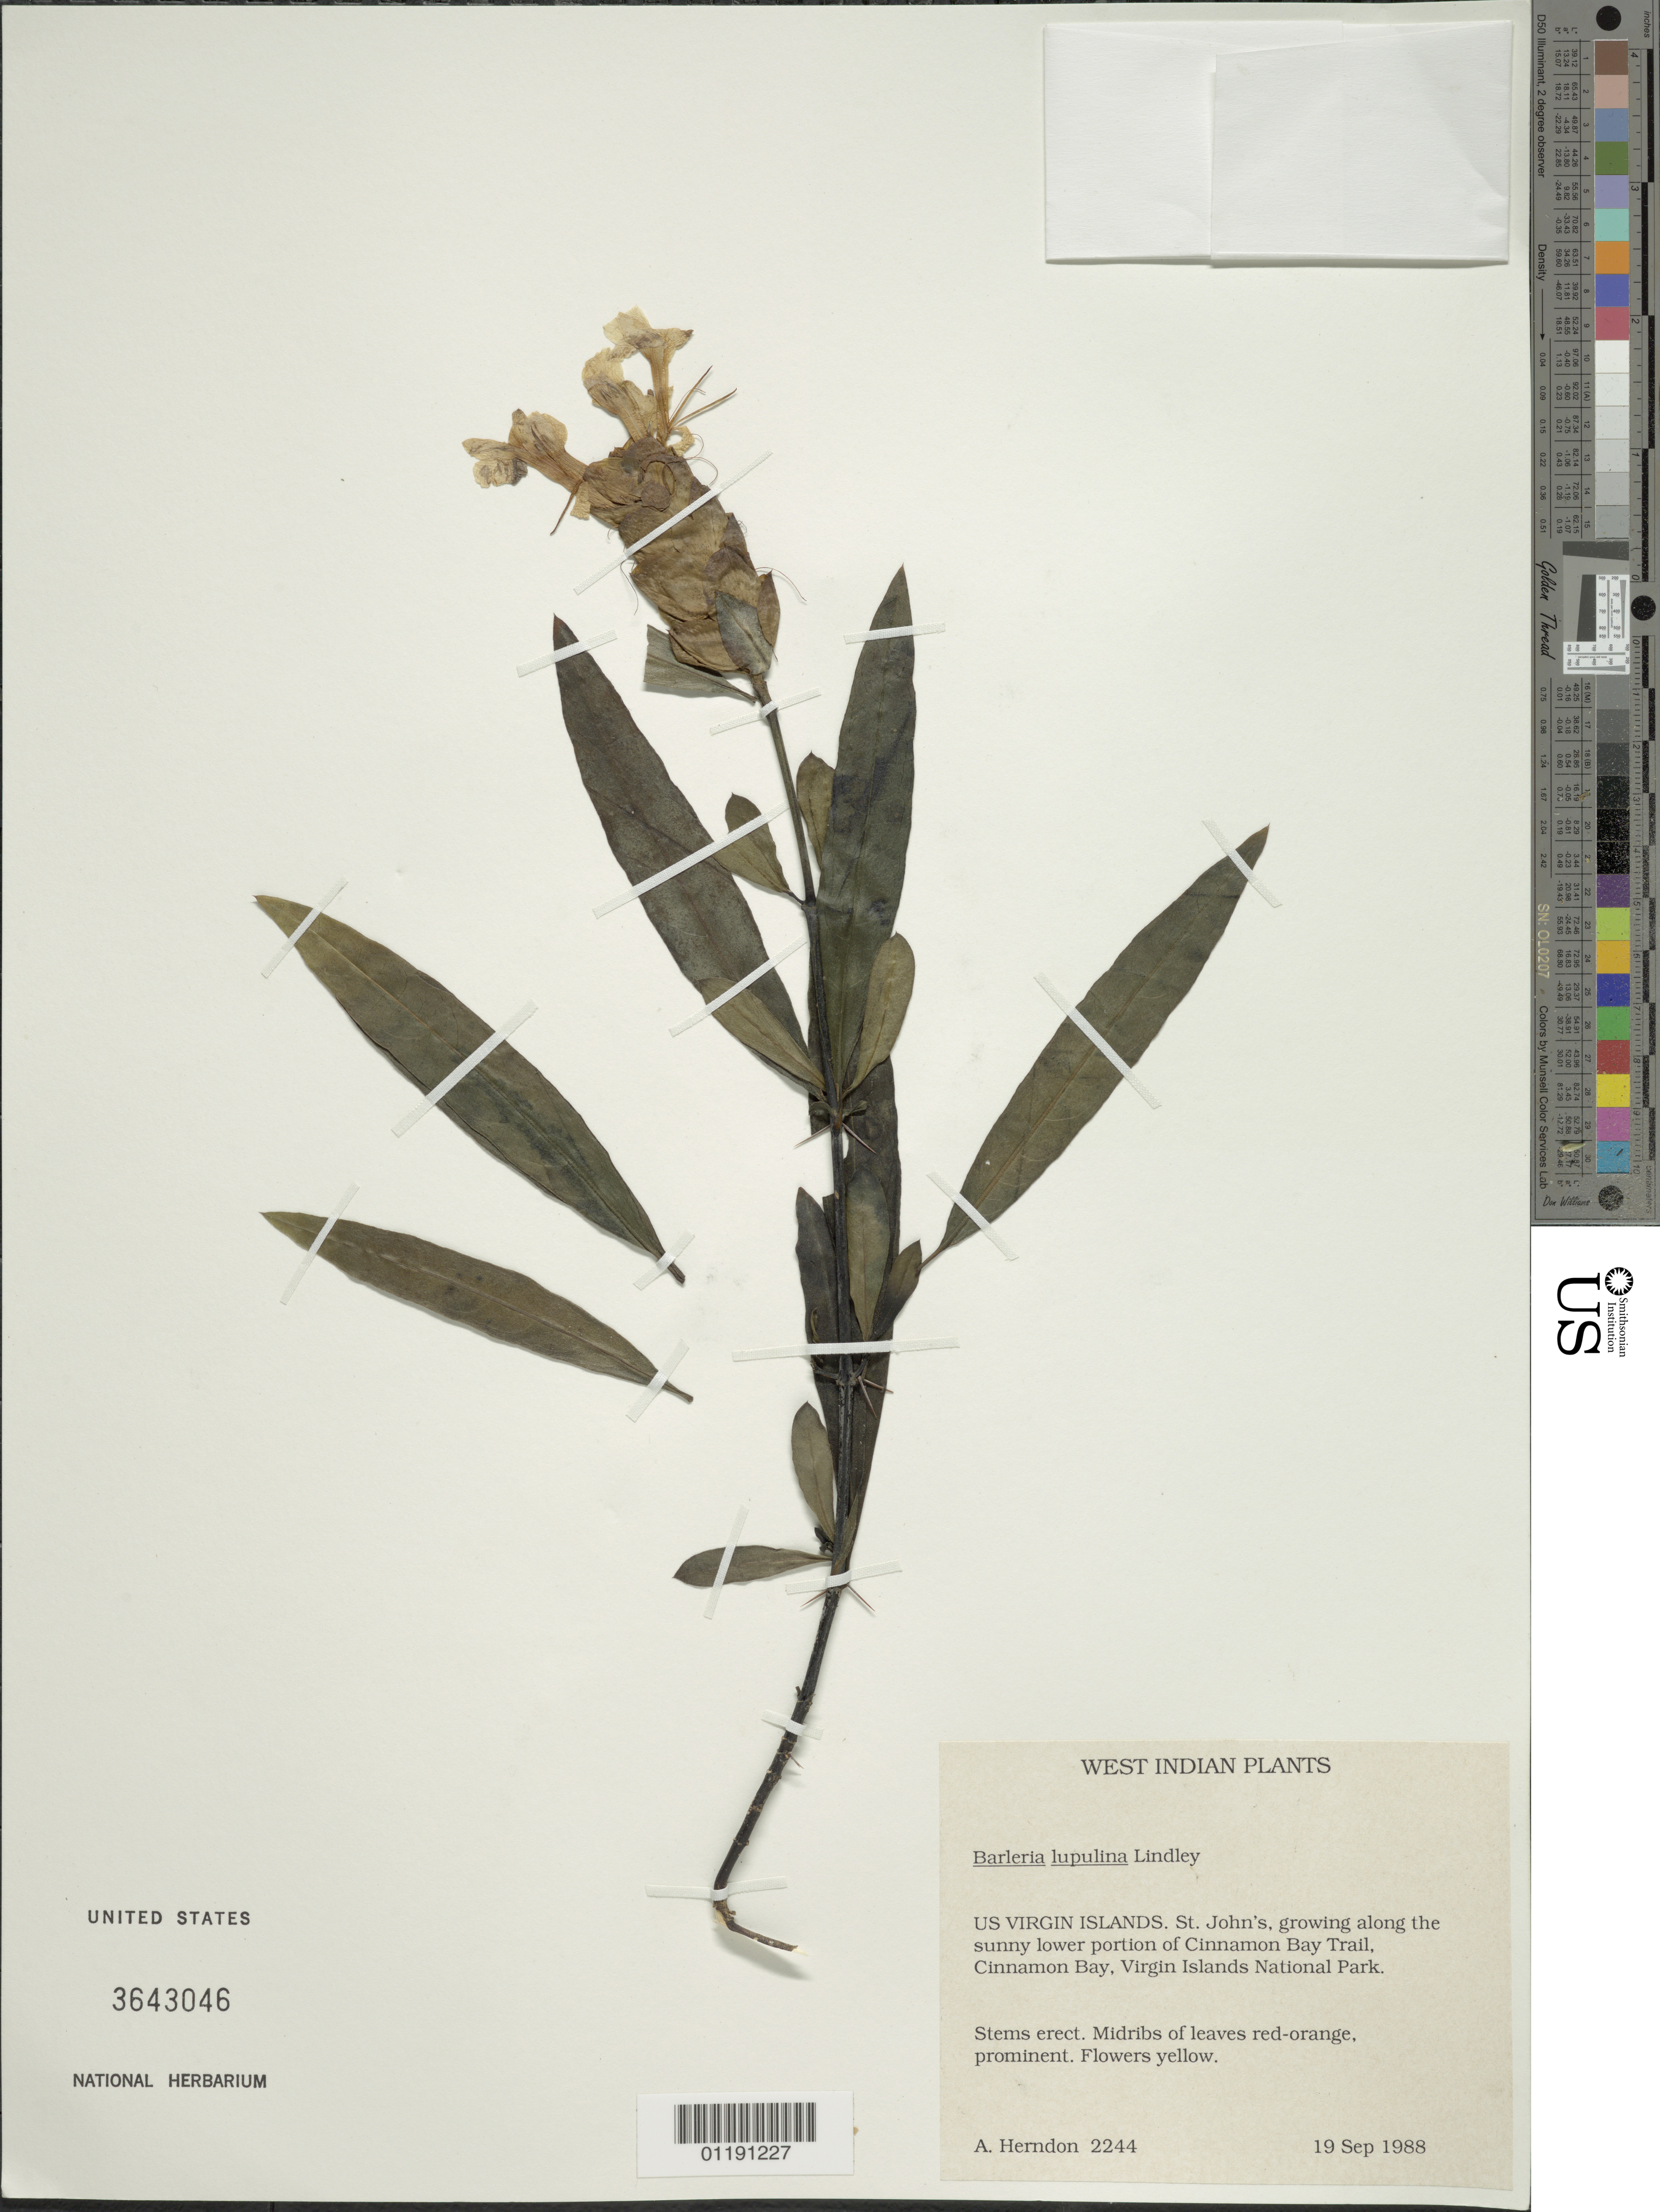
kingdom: Plantae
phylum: Tracheophyta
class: Magnoliopsida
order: Lamiales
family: Acanthaceae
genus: Barleria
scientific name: Barleria lupulina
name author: Lindl.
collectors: A. Herndon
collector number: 2244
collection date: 1988-09-19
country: U.S. Virgin Islands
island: St. John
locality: Along sunny lower portion of Cinnamon Bay Trail, Cinnamon Bay, Virgin Islands National Park.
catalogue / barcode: US 3643046